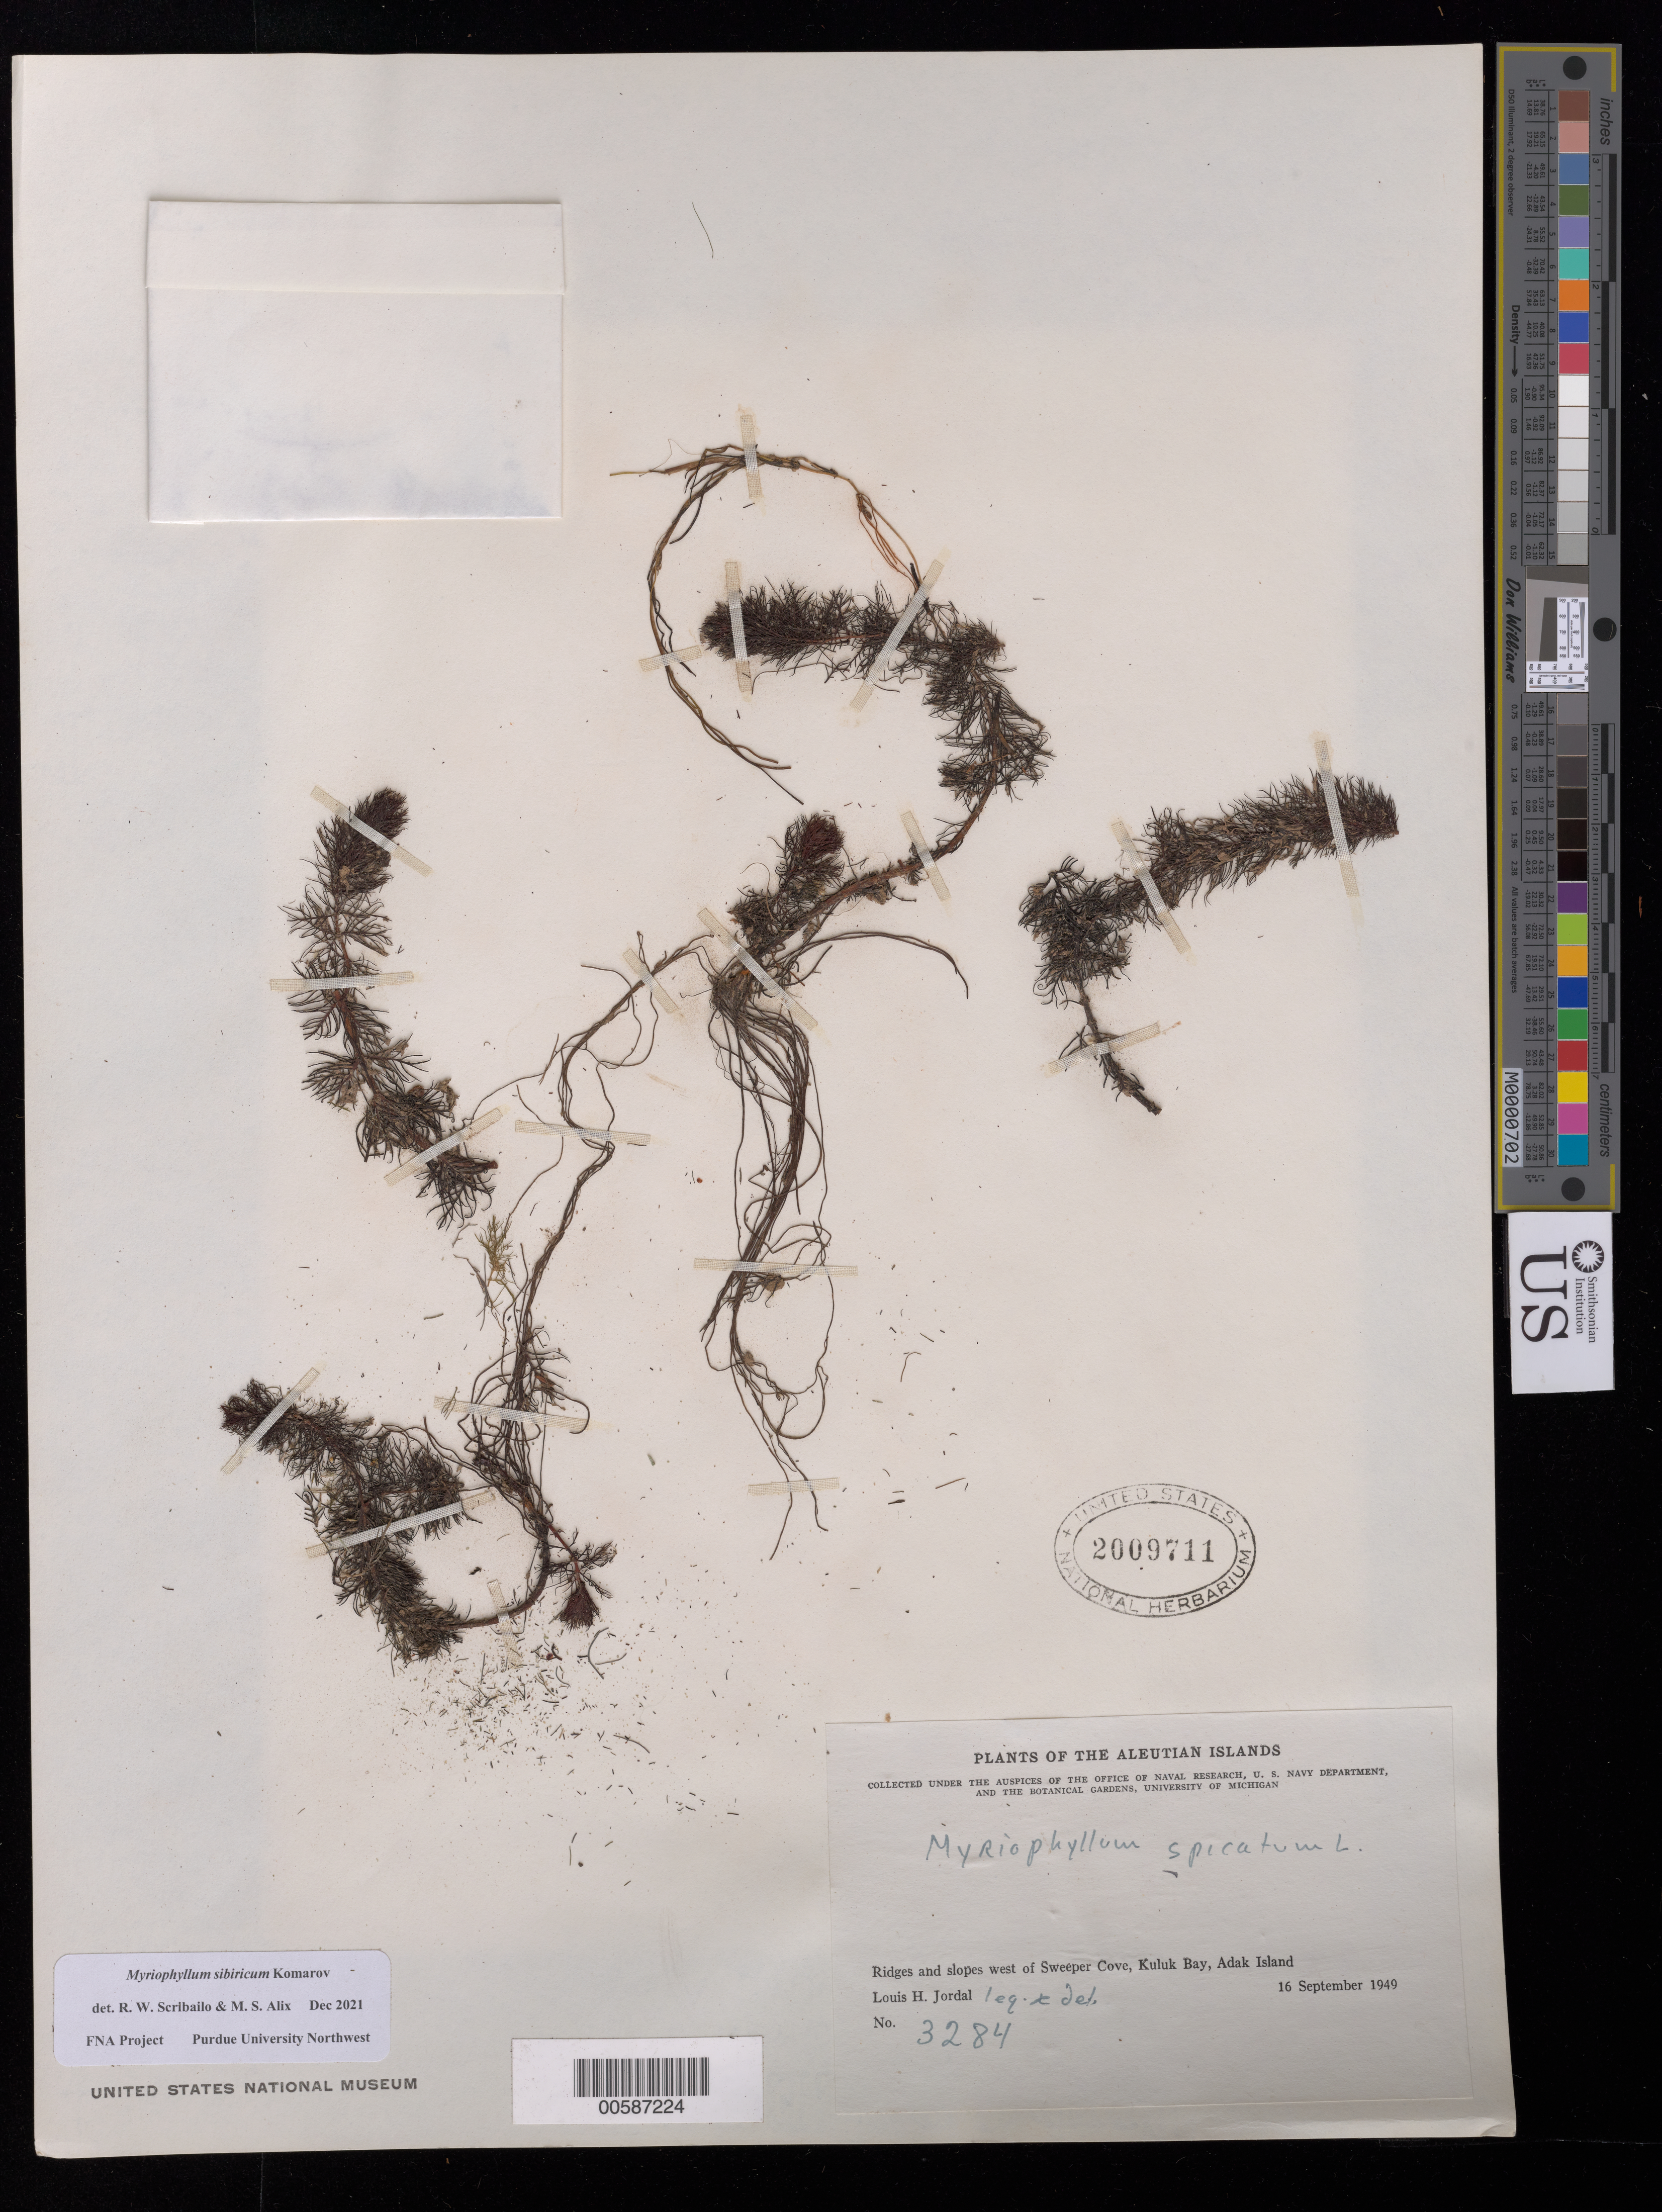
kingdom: Plantae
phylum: Tracheophyta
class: Magnoliopsida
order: Saxifragales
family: Haloragaceae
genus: Myriophyllum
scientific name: Myriophyllum sibiricum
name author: Kom.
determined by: Scribailo, R. W.; Alix, M. S.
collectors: L. Jordal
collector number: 3284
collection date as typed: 16 Sep 1949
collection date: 1949-09-16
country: United States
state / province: Alaska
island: Adak Island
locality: W of Sweeper Cove, Kuluk Bay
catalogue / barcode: US 2009711